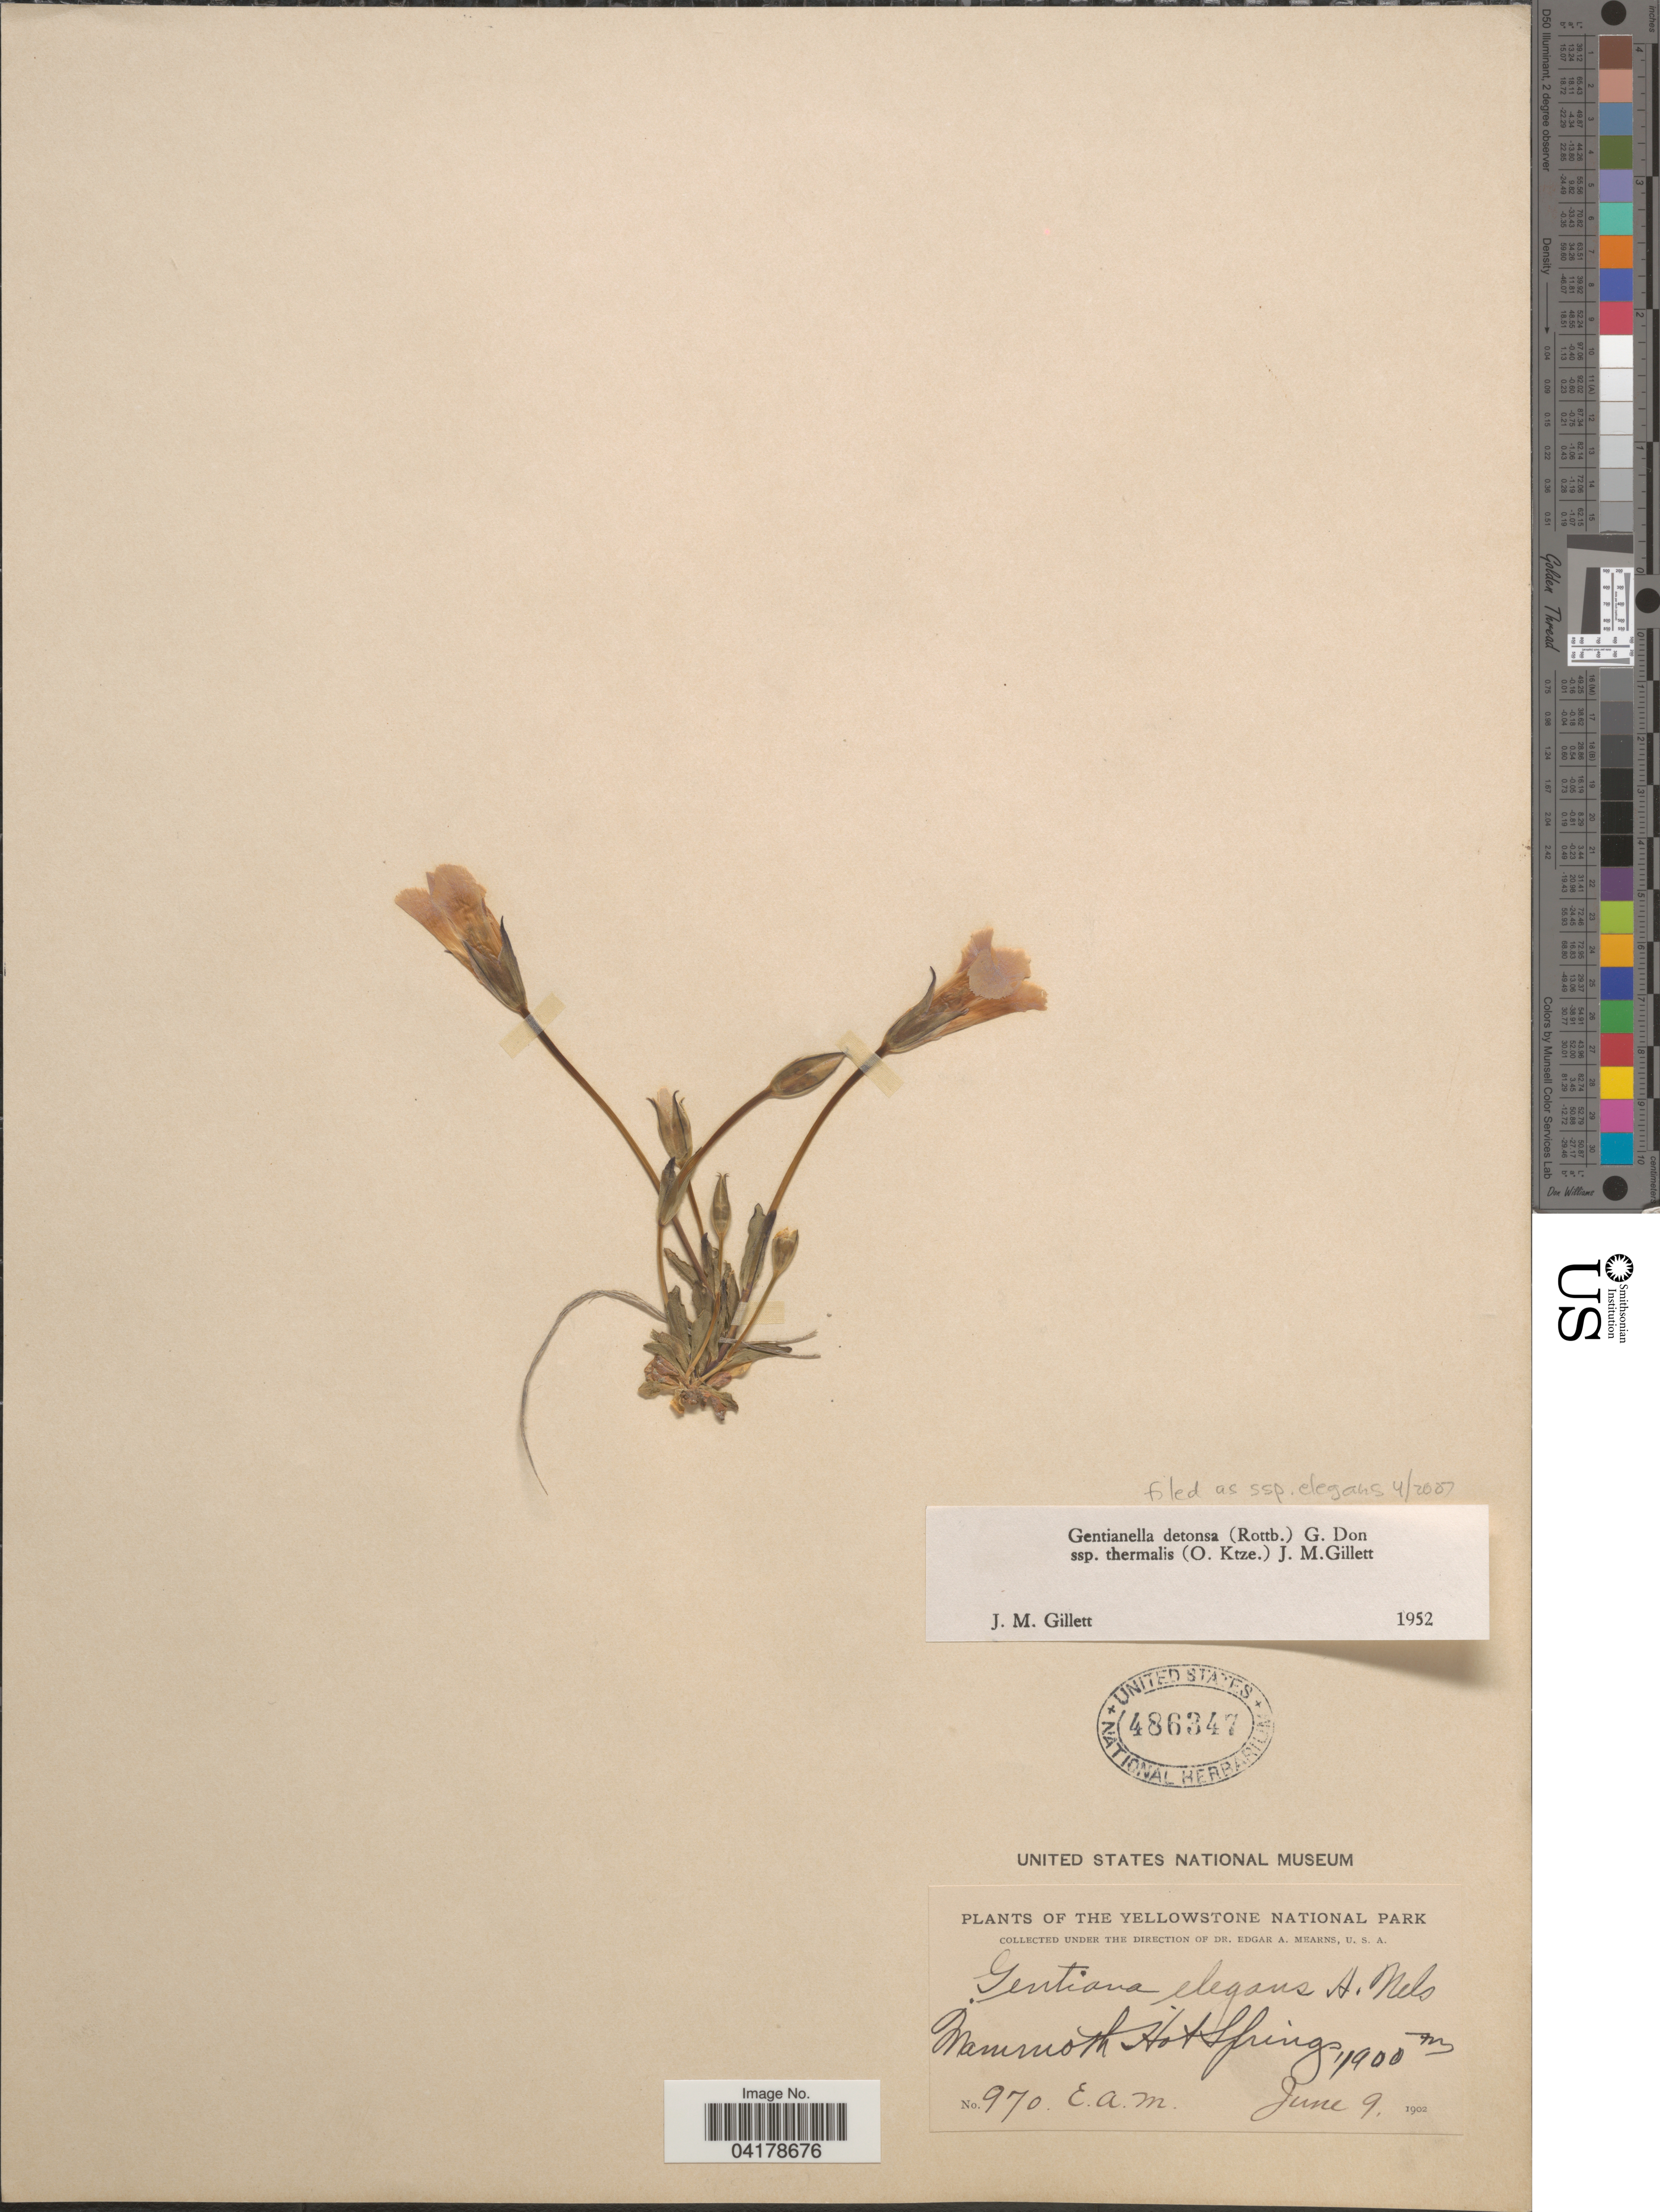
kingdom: Plantae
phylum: Tracheophyta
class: Magnoliopsida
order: Gentianales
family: Gentianaceae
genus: Gentianella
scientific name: Gentianella detonsa subsp. thermalis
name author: (Kuntze) J.M. Gillett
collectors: E. A. Mearns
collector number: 970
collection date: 1902-06-09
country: United States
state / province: Wyoming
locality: The Yellowstone National Park. Mammoth Hot Springs.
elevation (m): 1900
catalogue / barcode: US 486347